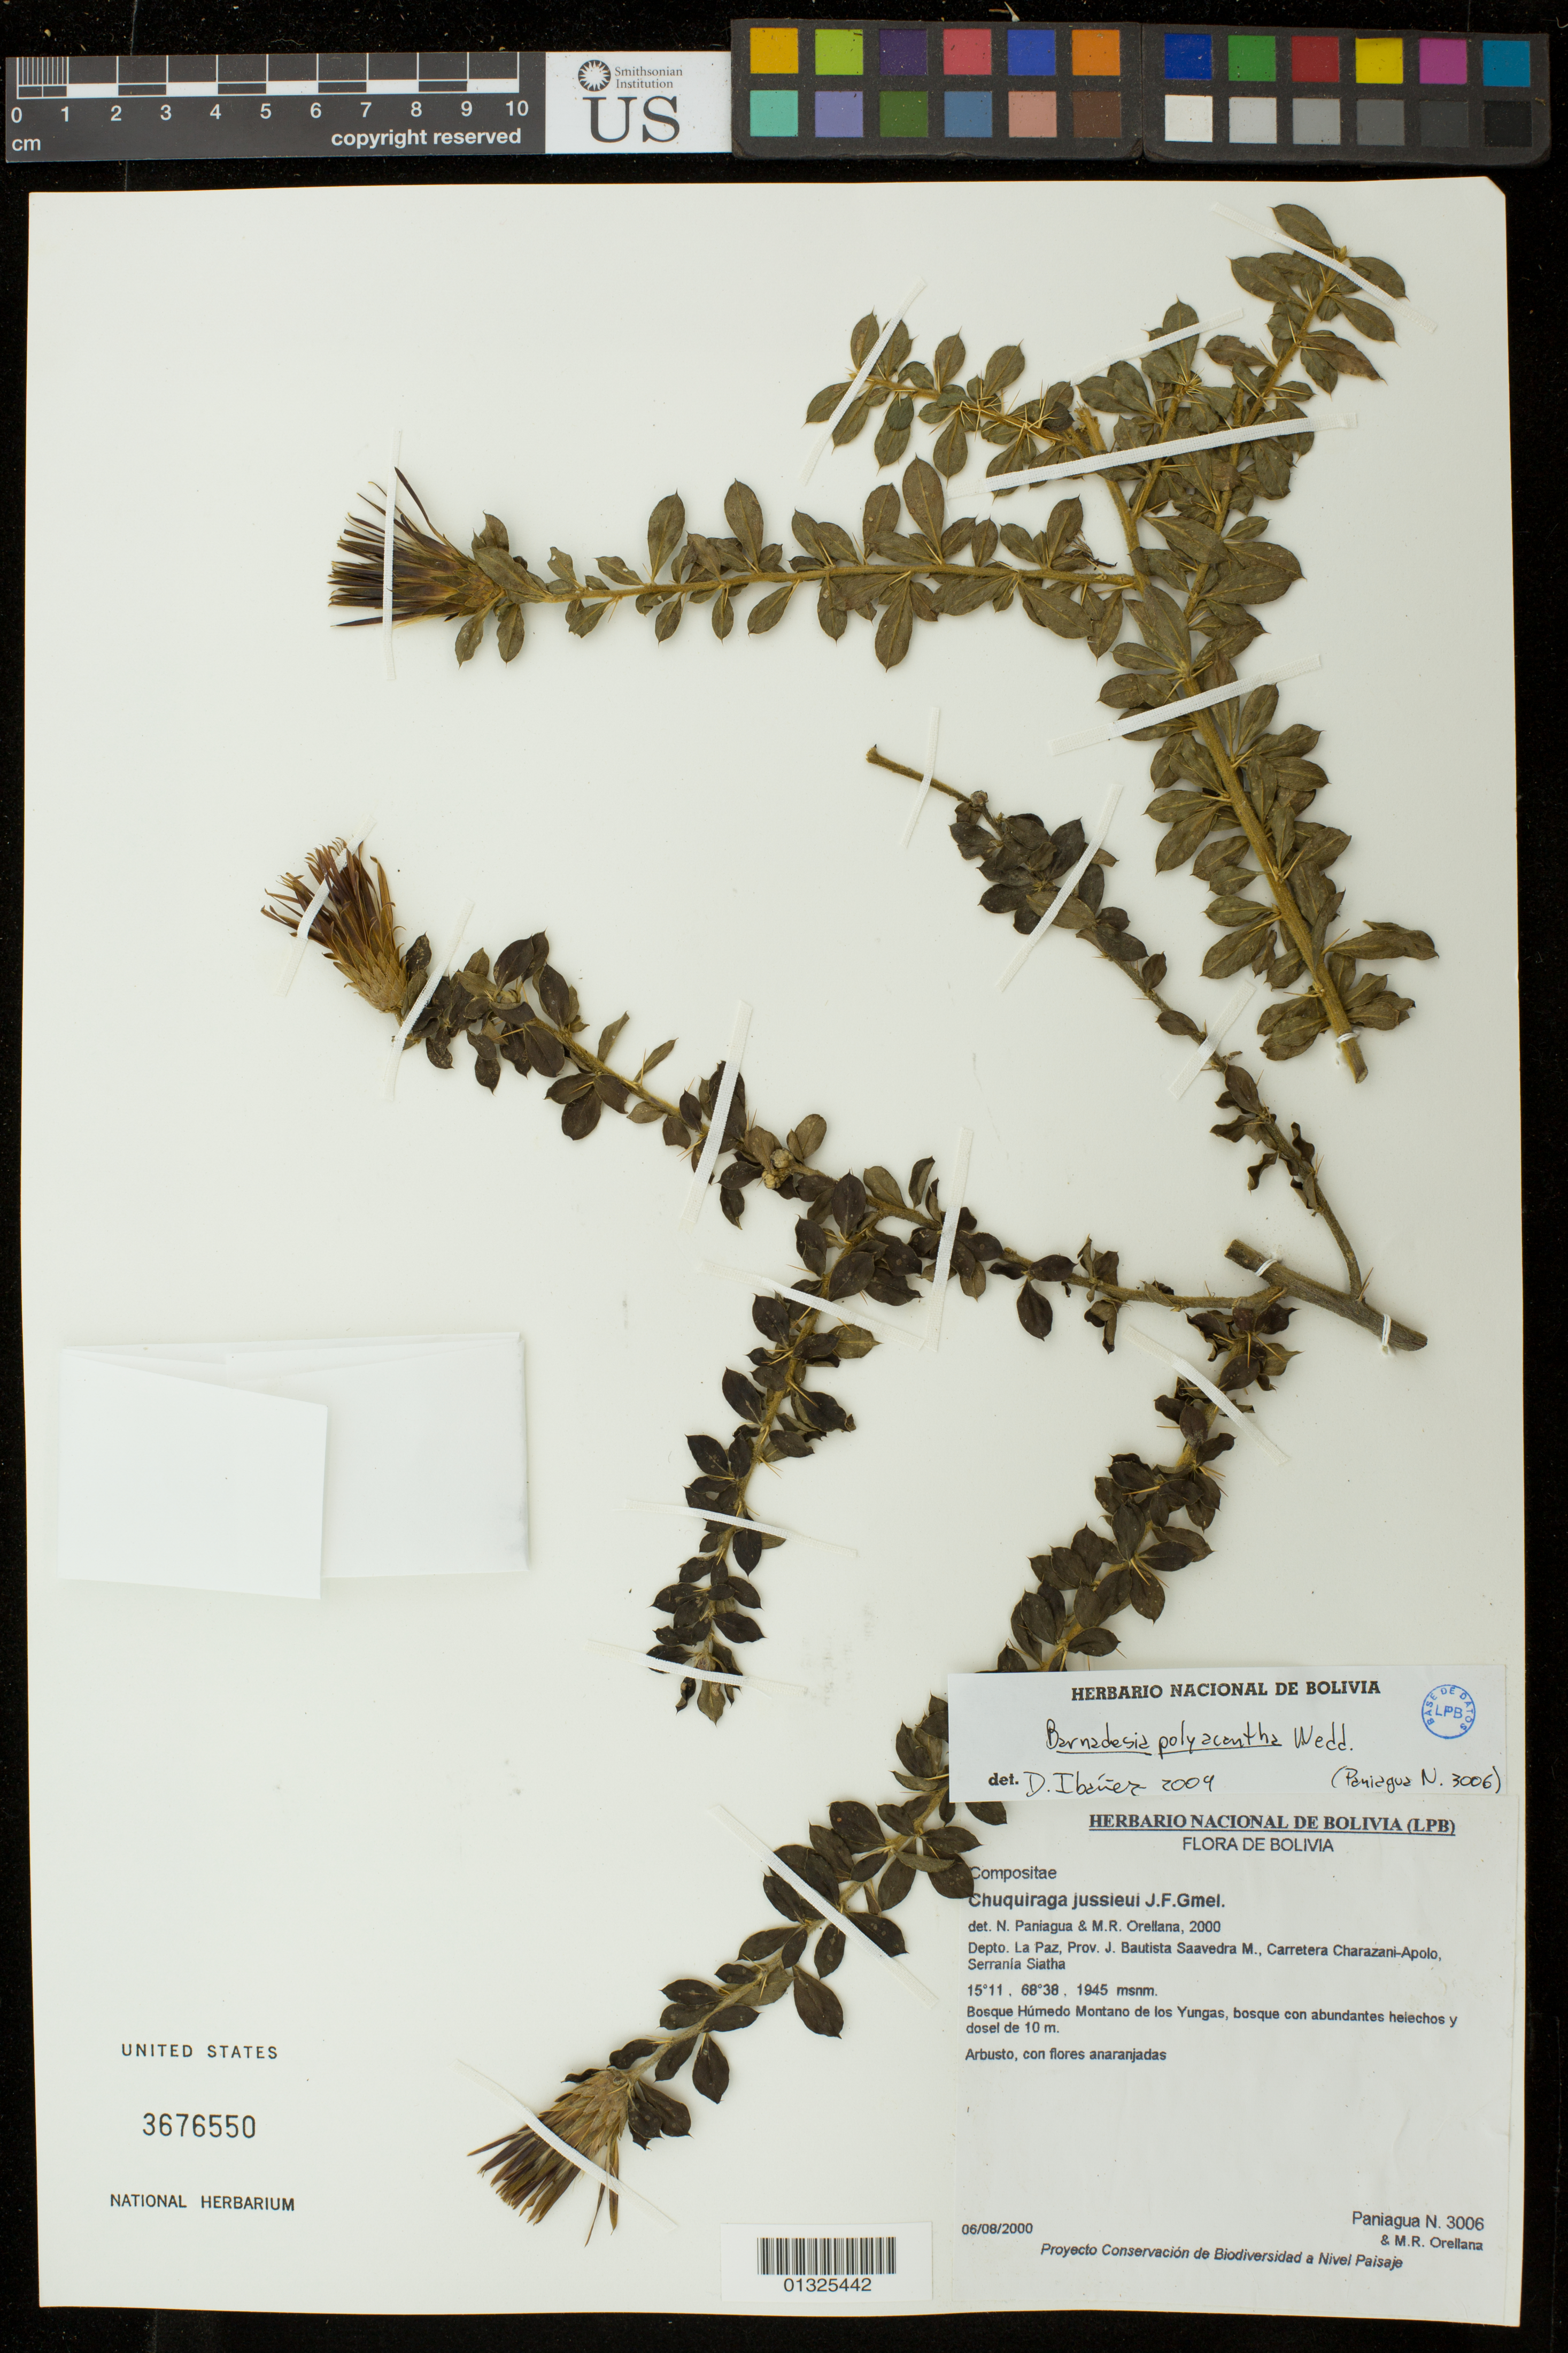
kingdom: Plantae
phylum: Tracheophyta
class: Magnoliopsida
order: Asterales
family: Asteraceae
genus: Barnadesia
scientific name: Barnadesia polyacantha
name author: Wedd.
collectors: N. Paniagua & M. Orellana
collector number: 3006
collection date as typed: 6 August 2000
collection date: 2000-08-06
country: Bolivia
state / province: La Paz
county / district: J. Bautista Saavedra M.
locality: Carretera Charazani-Apolo, Serrania Siatha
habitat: Boque humedo montano de los Yungas, bosque con abundantes helechos y dosel de 10 m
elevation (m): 1945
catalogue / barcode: US 3676550